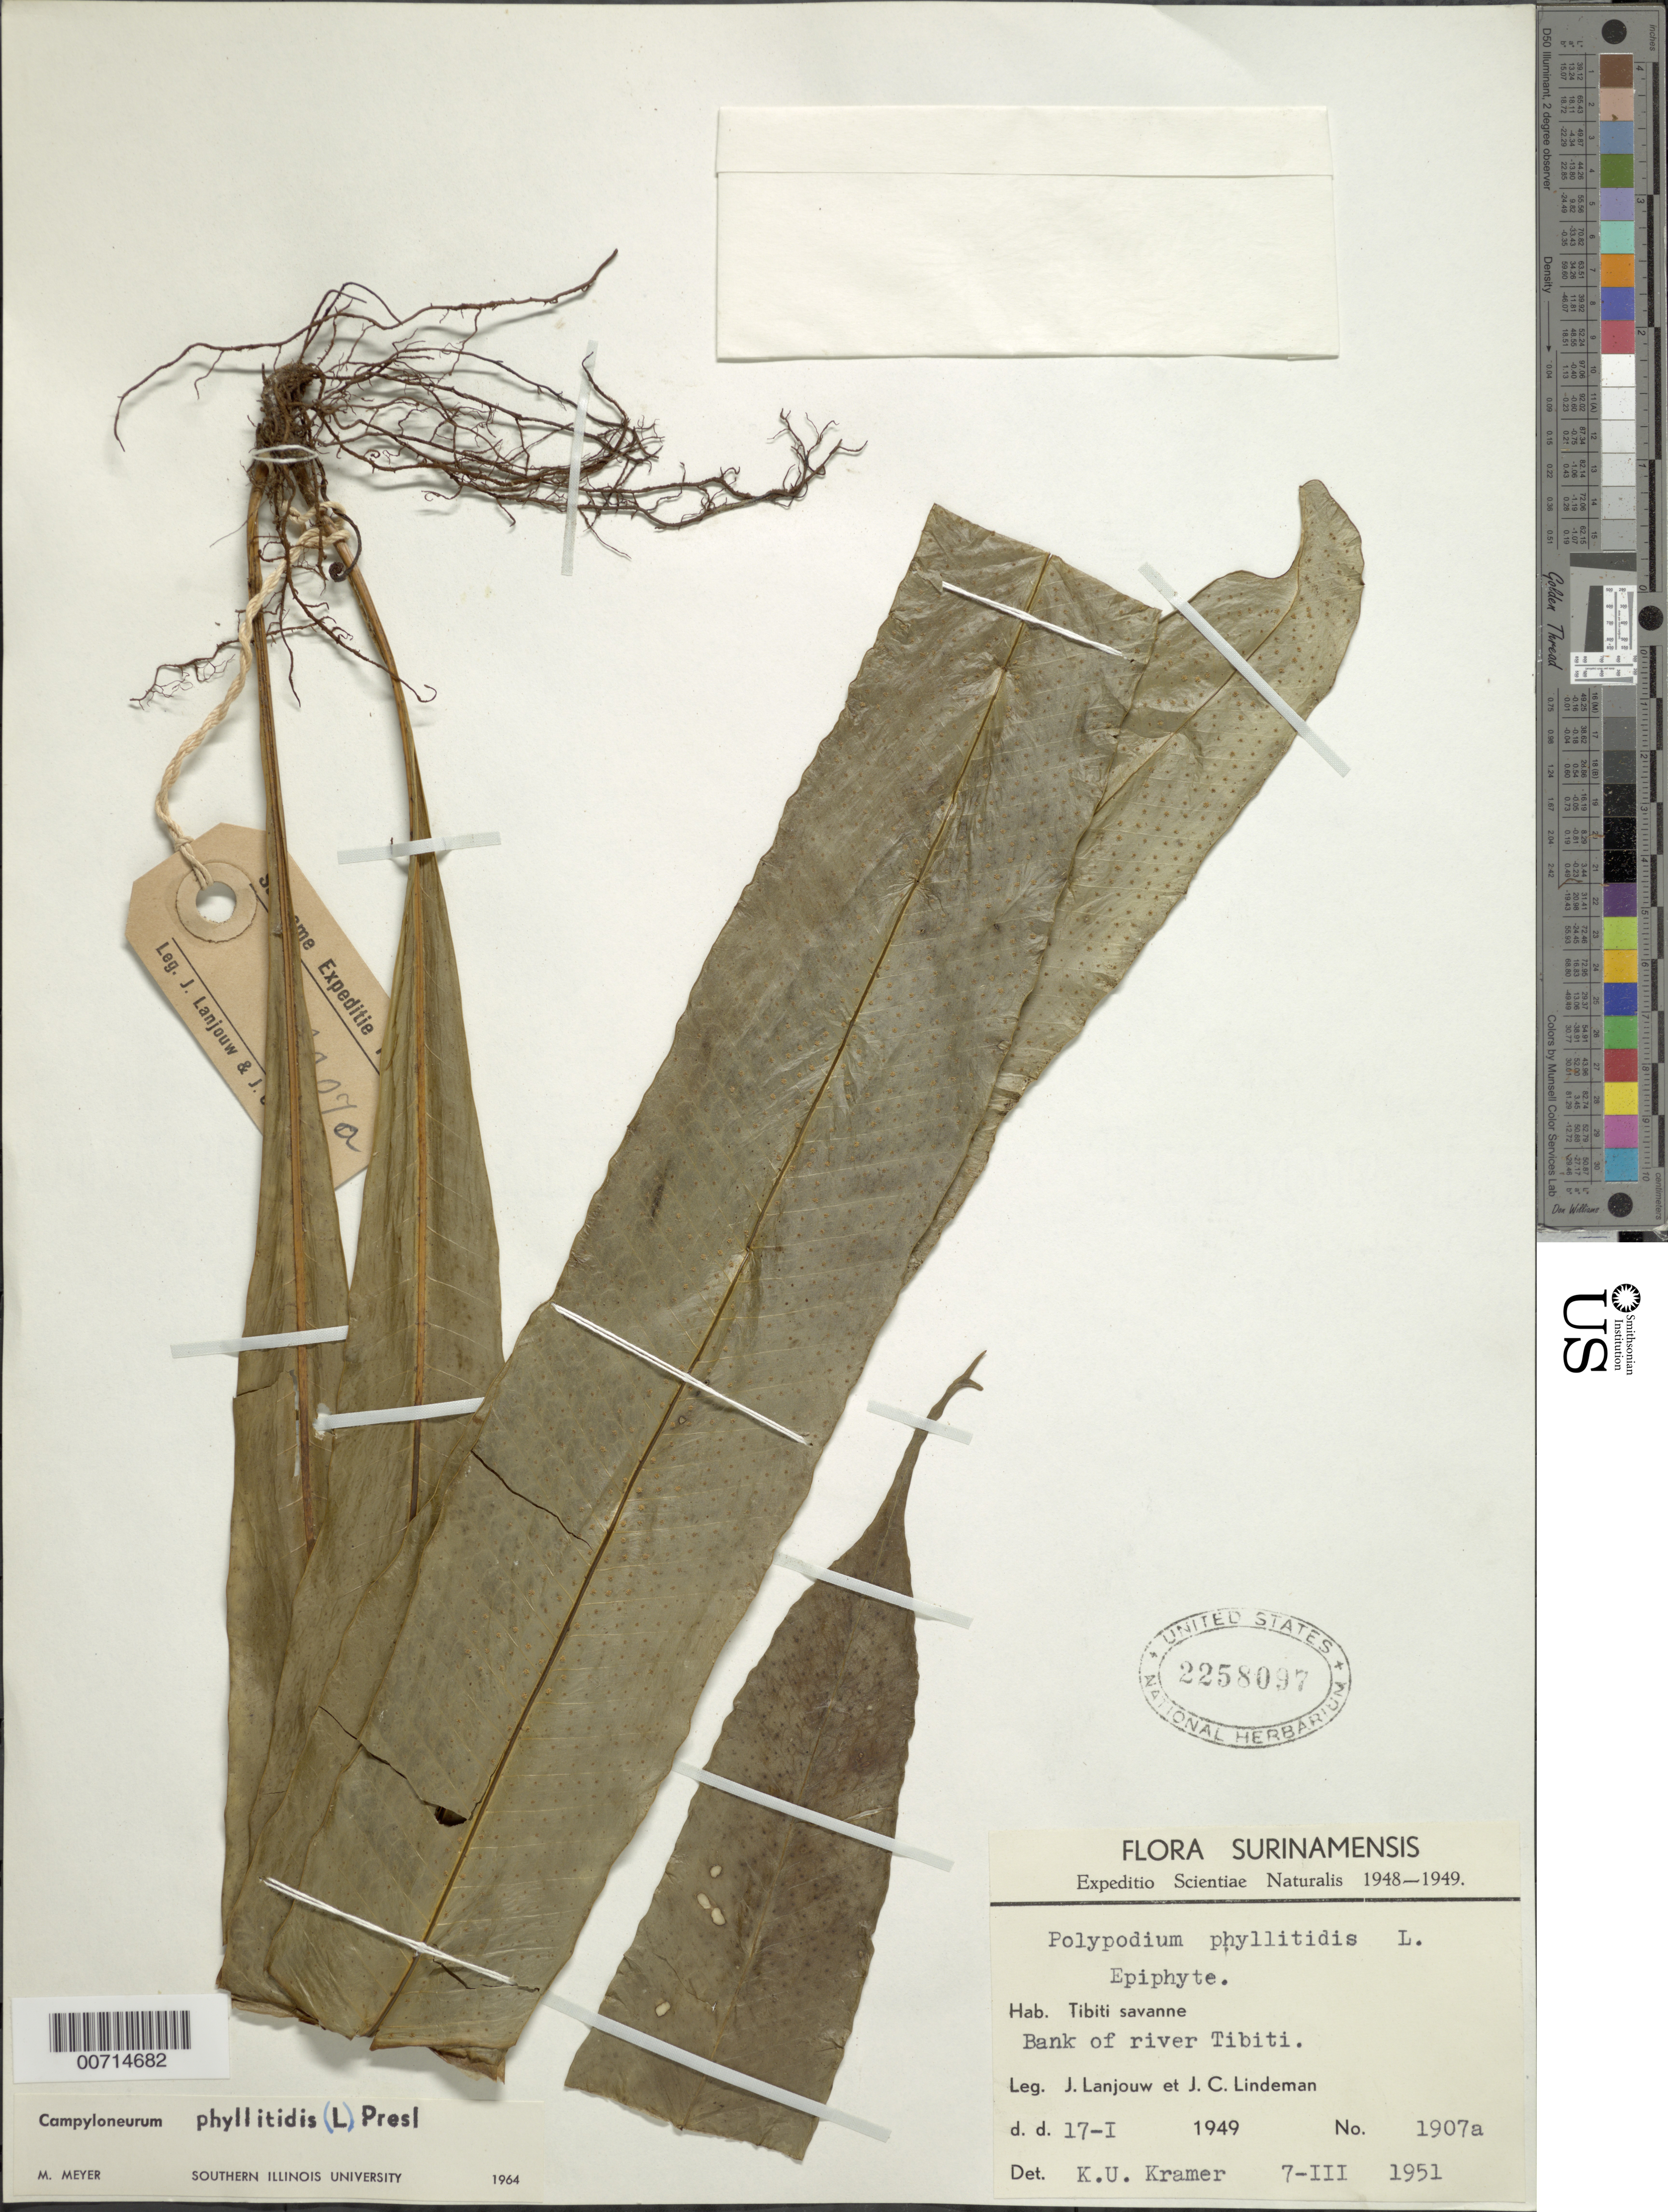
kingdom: Plantae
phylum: Tracheophyta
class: Polypodiopsida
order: Polypodiales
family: Polypodiaceae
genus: Campyloneurum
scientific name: Campyloneurum phyllitidis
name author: (L.) C. Presl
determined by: Meyer, M.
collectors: J. Lanjouw & J. C. Lindeman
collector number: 1907 a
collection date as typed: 17-Jan-49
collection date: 1949-01-17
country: Suriname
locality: Tibiti savanna, along Tibiti R.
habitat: Riverbank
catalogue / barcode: US 2258097